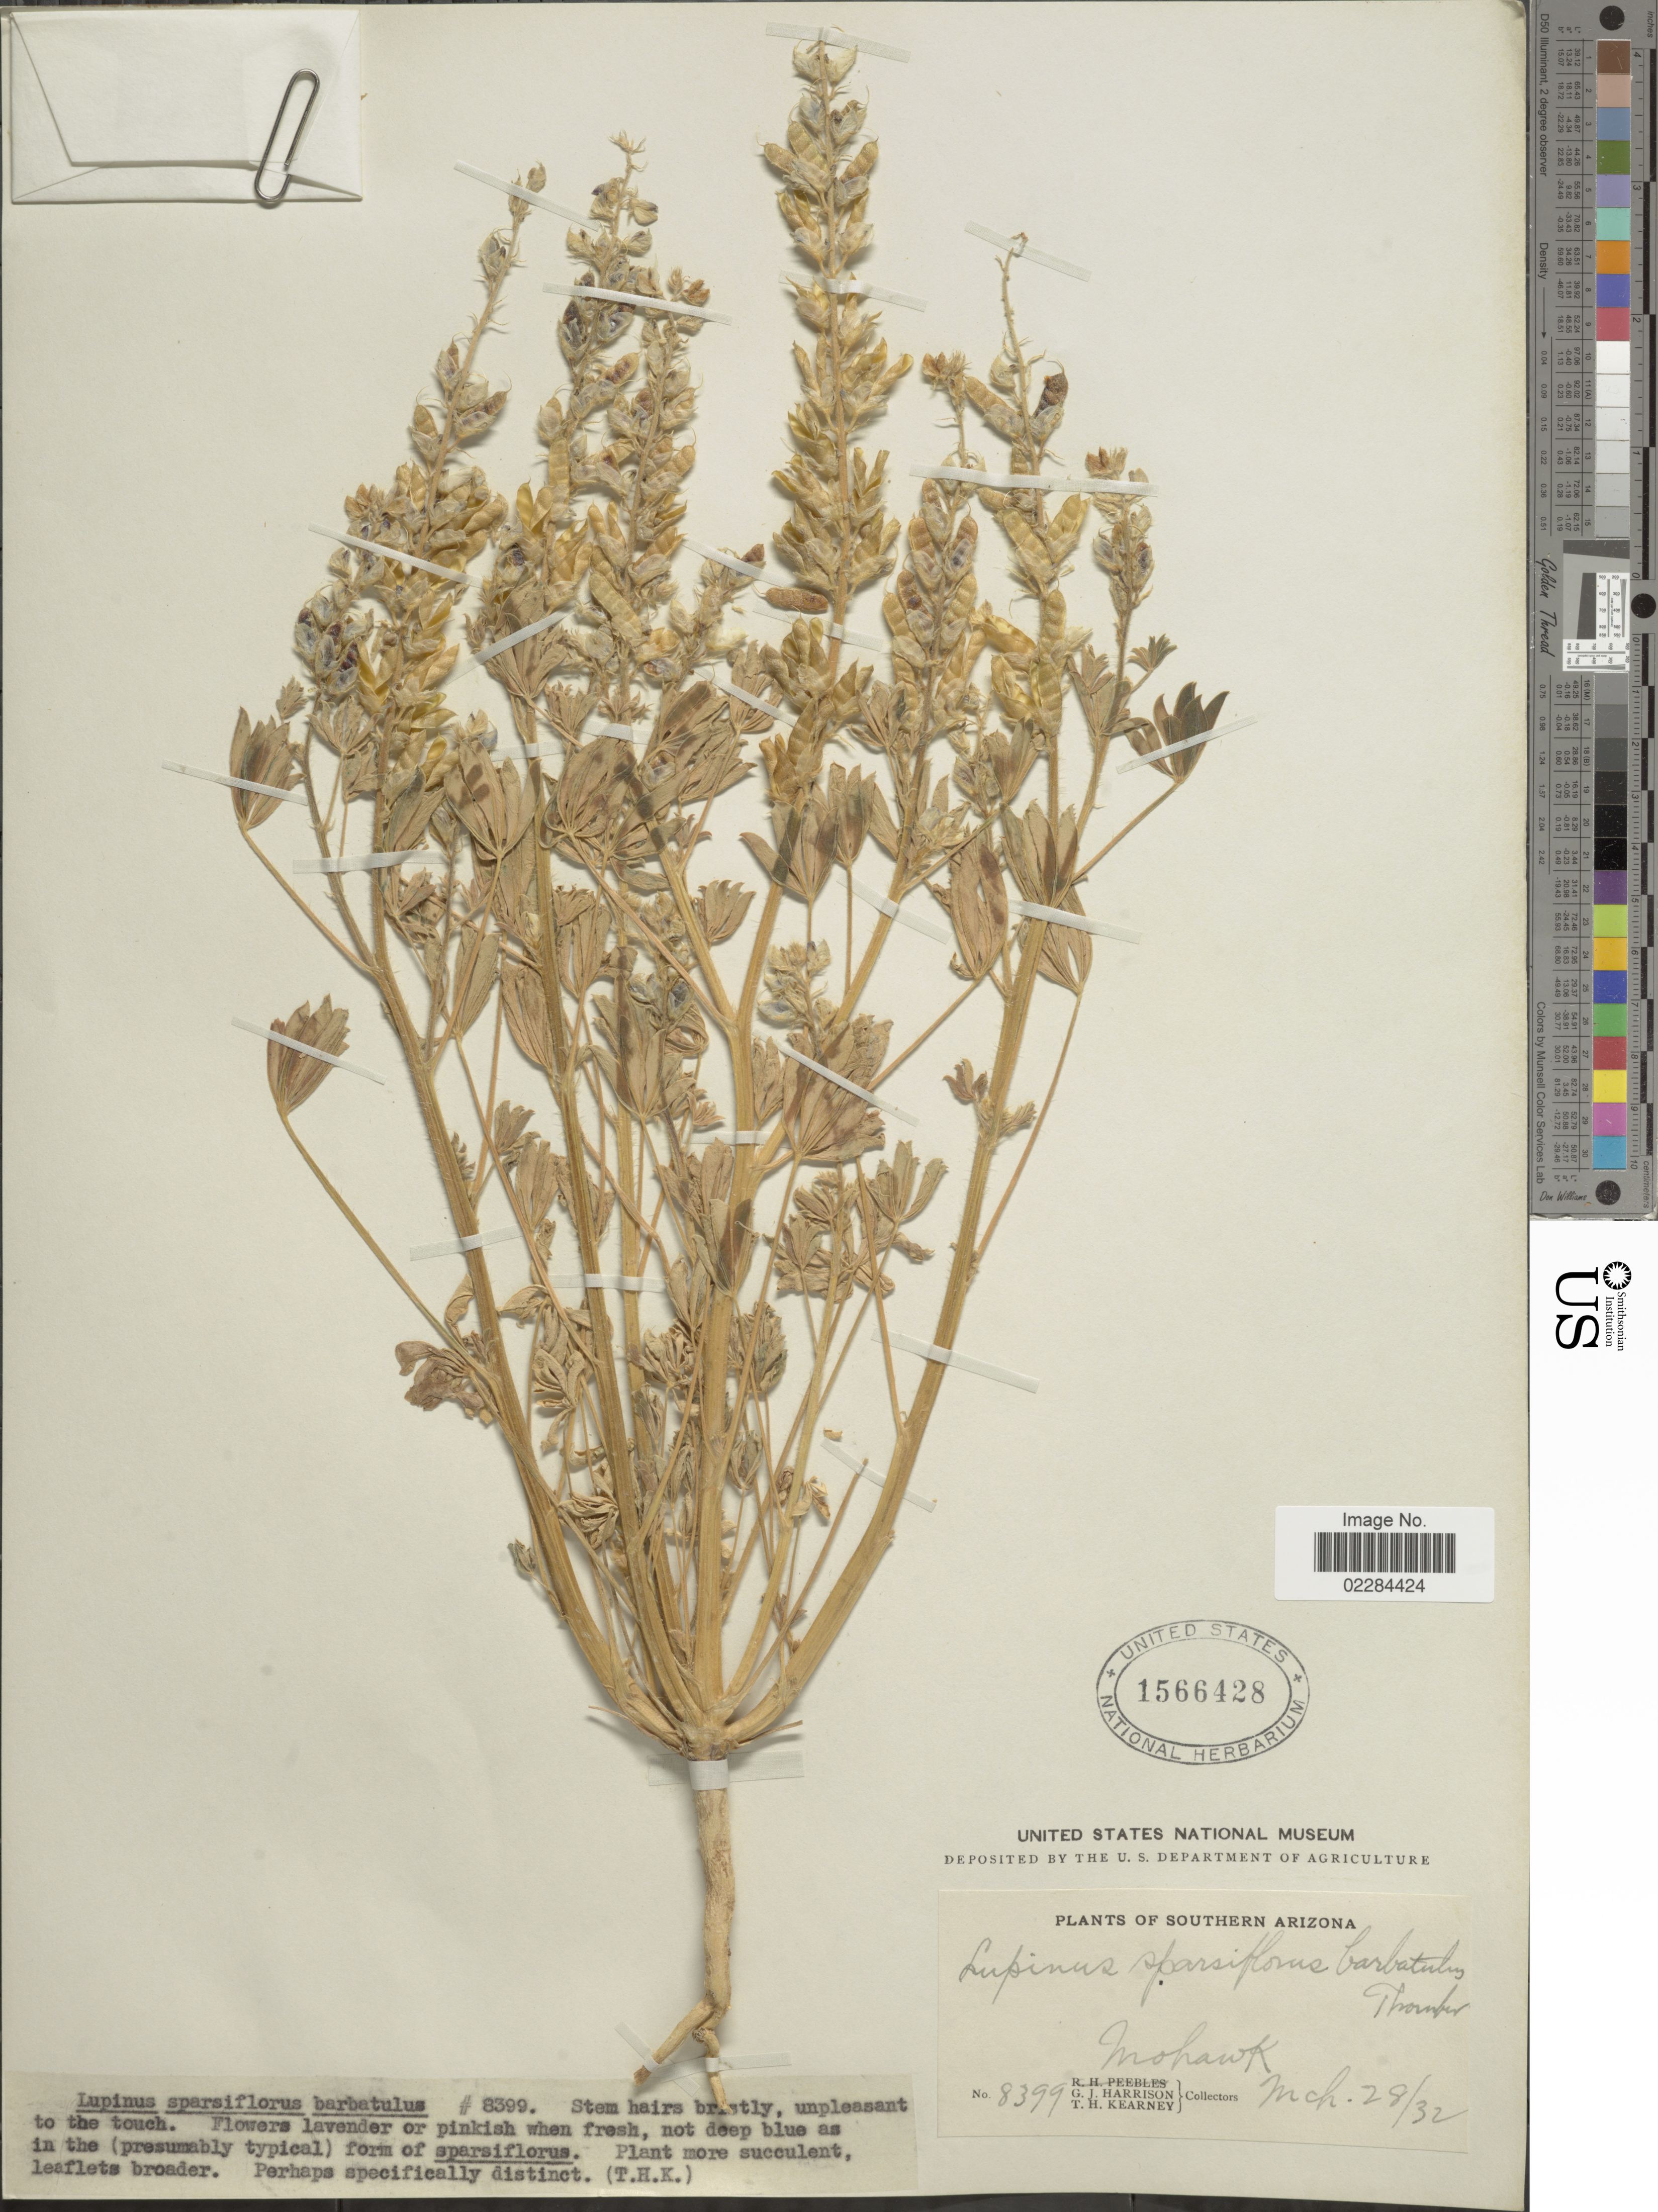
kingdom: Plantae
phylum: Tracheophyta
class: Magnoliopsida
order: Fabales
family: Fabaceae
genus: Lupinus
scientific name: Lupinus arizonicus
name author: (S. Watson) S. Watson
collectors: G. J. Harrison & T. H. Kearney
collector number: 8399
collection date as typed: Transcribed d/m/y: 28/3/32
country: United States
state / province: Arizona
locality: Southern Arizona. Mohawk.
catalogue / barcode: US 1566428